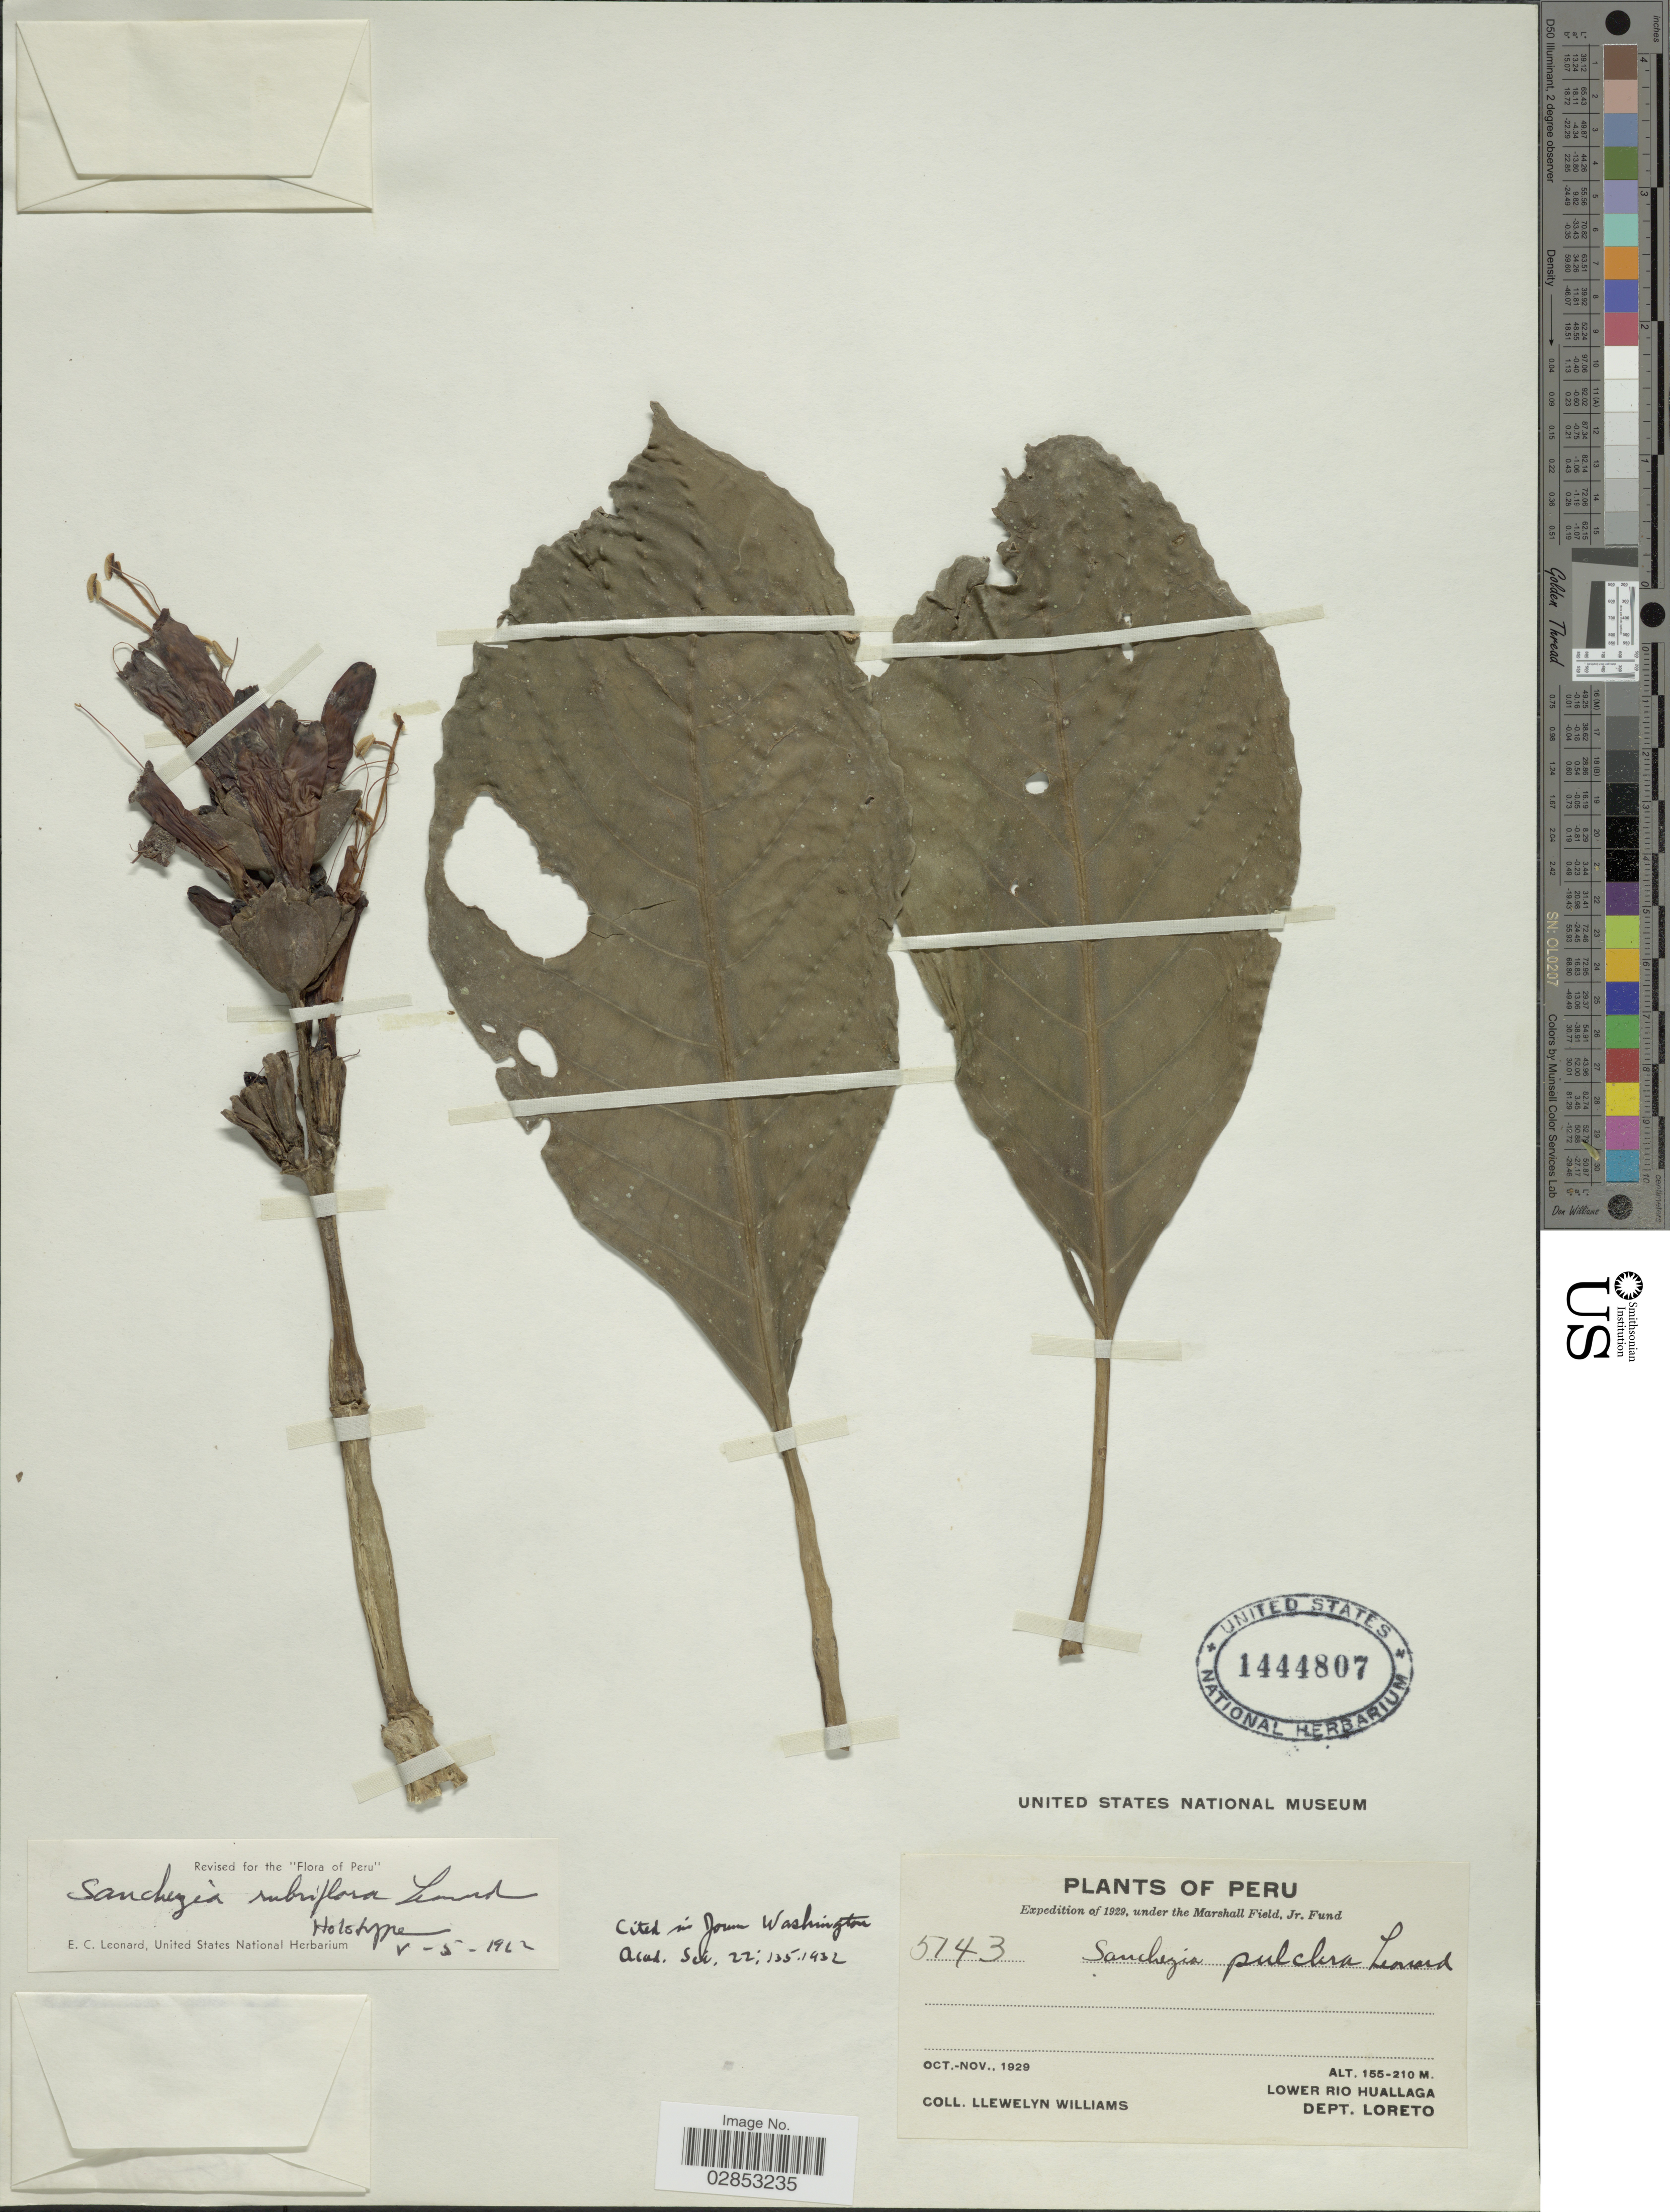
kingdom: Plantae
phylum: Tracheophyta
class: Magnoliopsida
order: Lamiales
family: Acanthaceae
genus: Sanchezia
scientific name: Sanchezia pulchra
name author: Leonard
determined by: Azevedo, Igor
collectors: Ll. Williams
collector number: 5143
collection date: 1929-10/1929-11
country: Peru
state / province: Loreto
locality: Lower Rio Huallaga, Dept. Loreto.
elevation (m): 155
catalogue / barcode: US 1444807